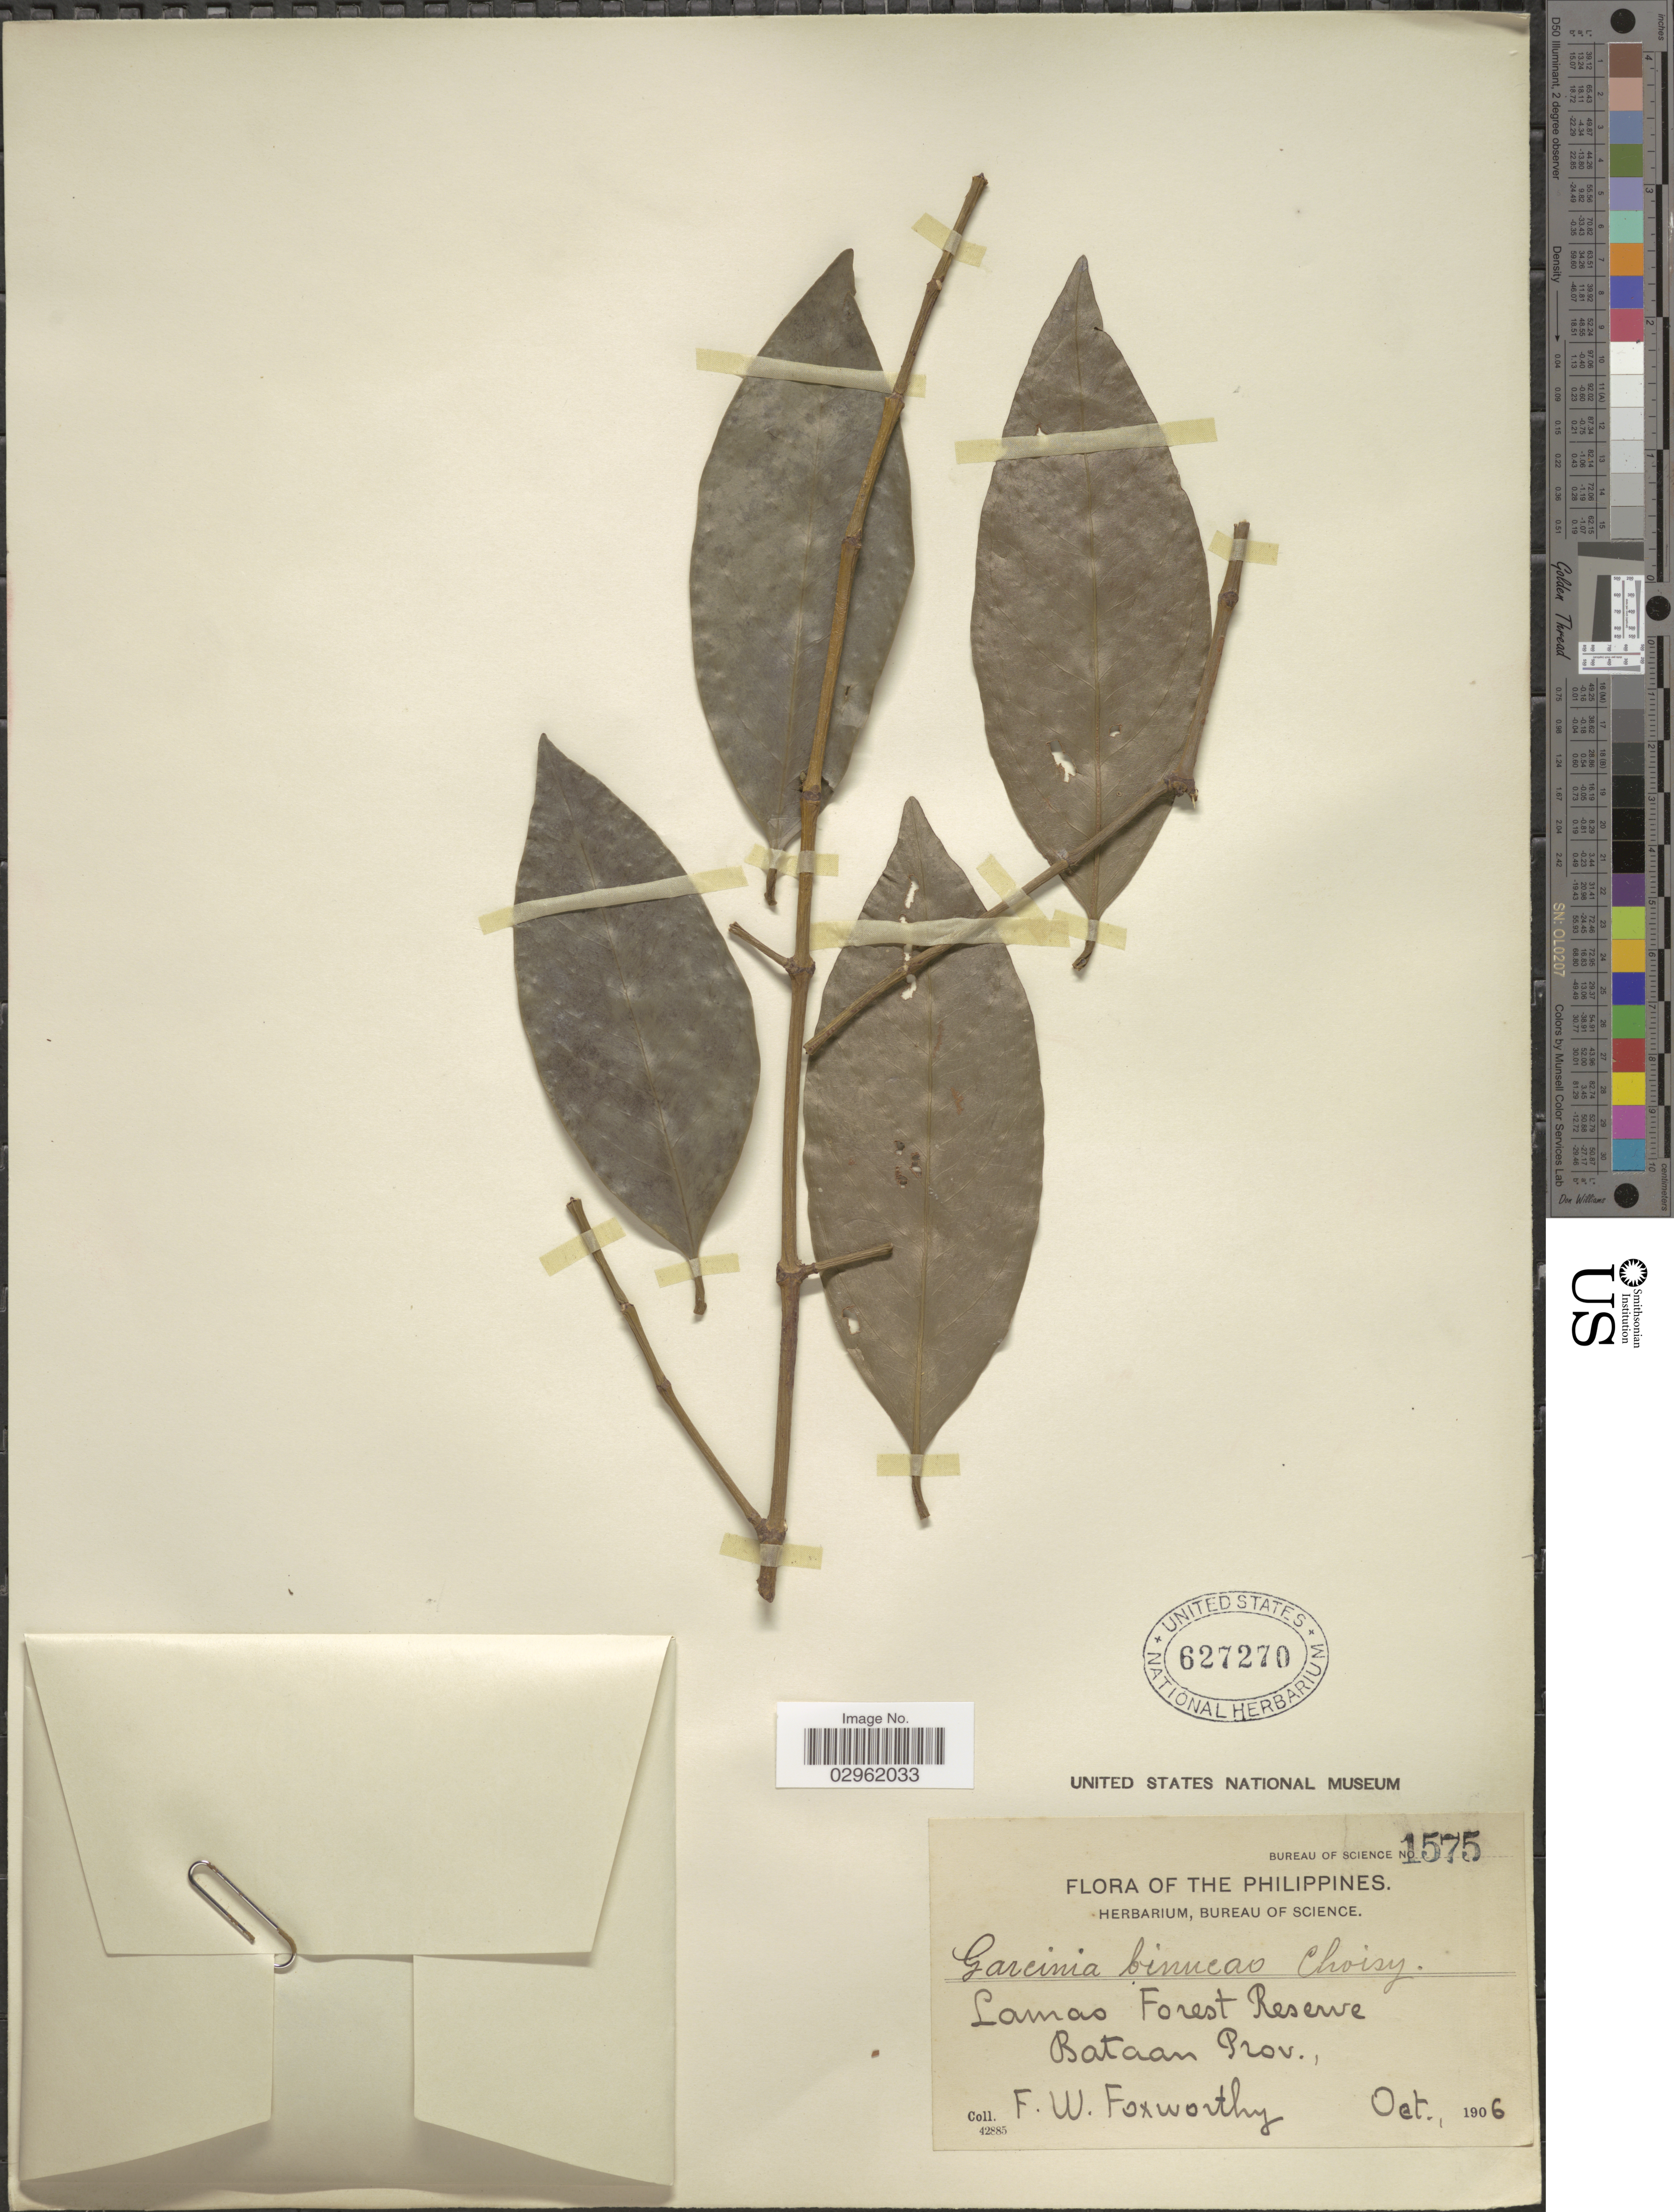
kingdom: Plantae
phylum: Tracheophyta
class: Magnoliopsida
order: Malpighiales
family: Clusiaceae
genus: Garcinia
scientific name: Garcinia binucao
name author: (Blanco) Choisy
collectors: F. W. Foxworthy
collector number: Bureau of Science 1575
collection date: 1906-10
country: Philippines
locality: Lamao Forest Reserve. Bataan Prov.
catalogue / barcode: US 627270